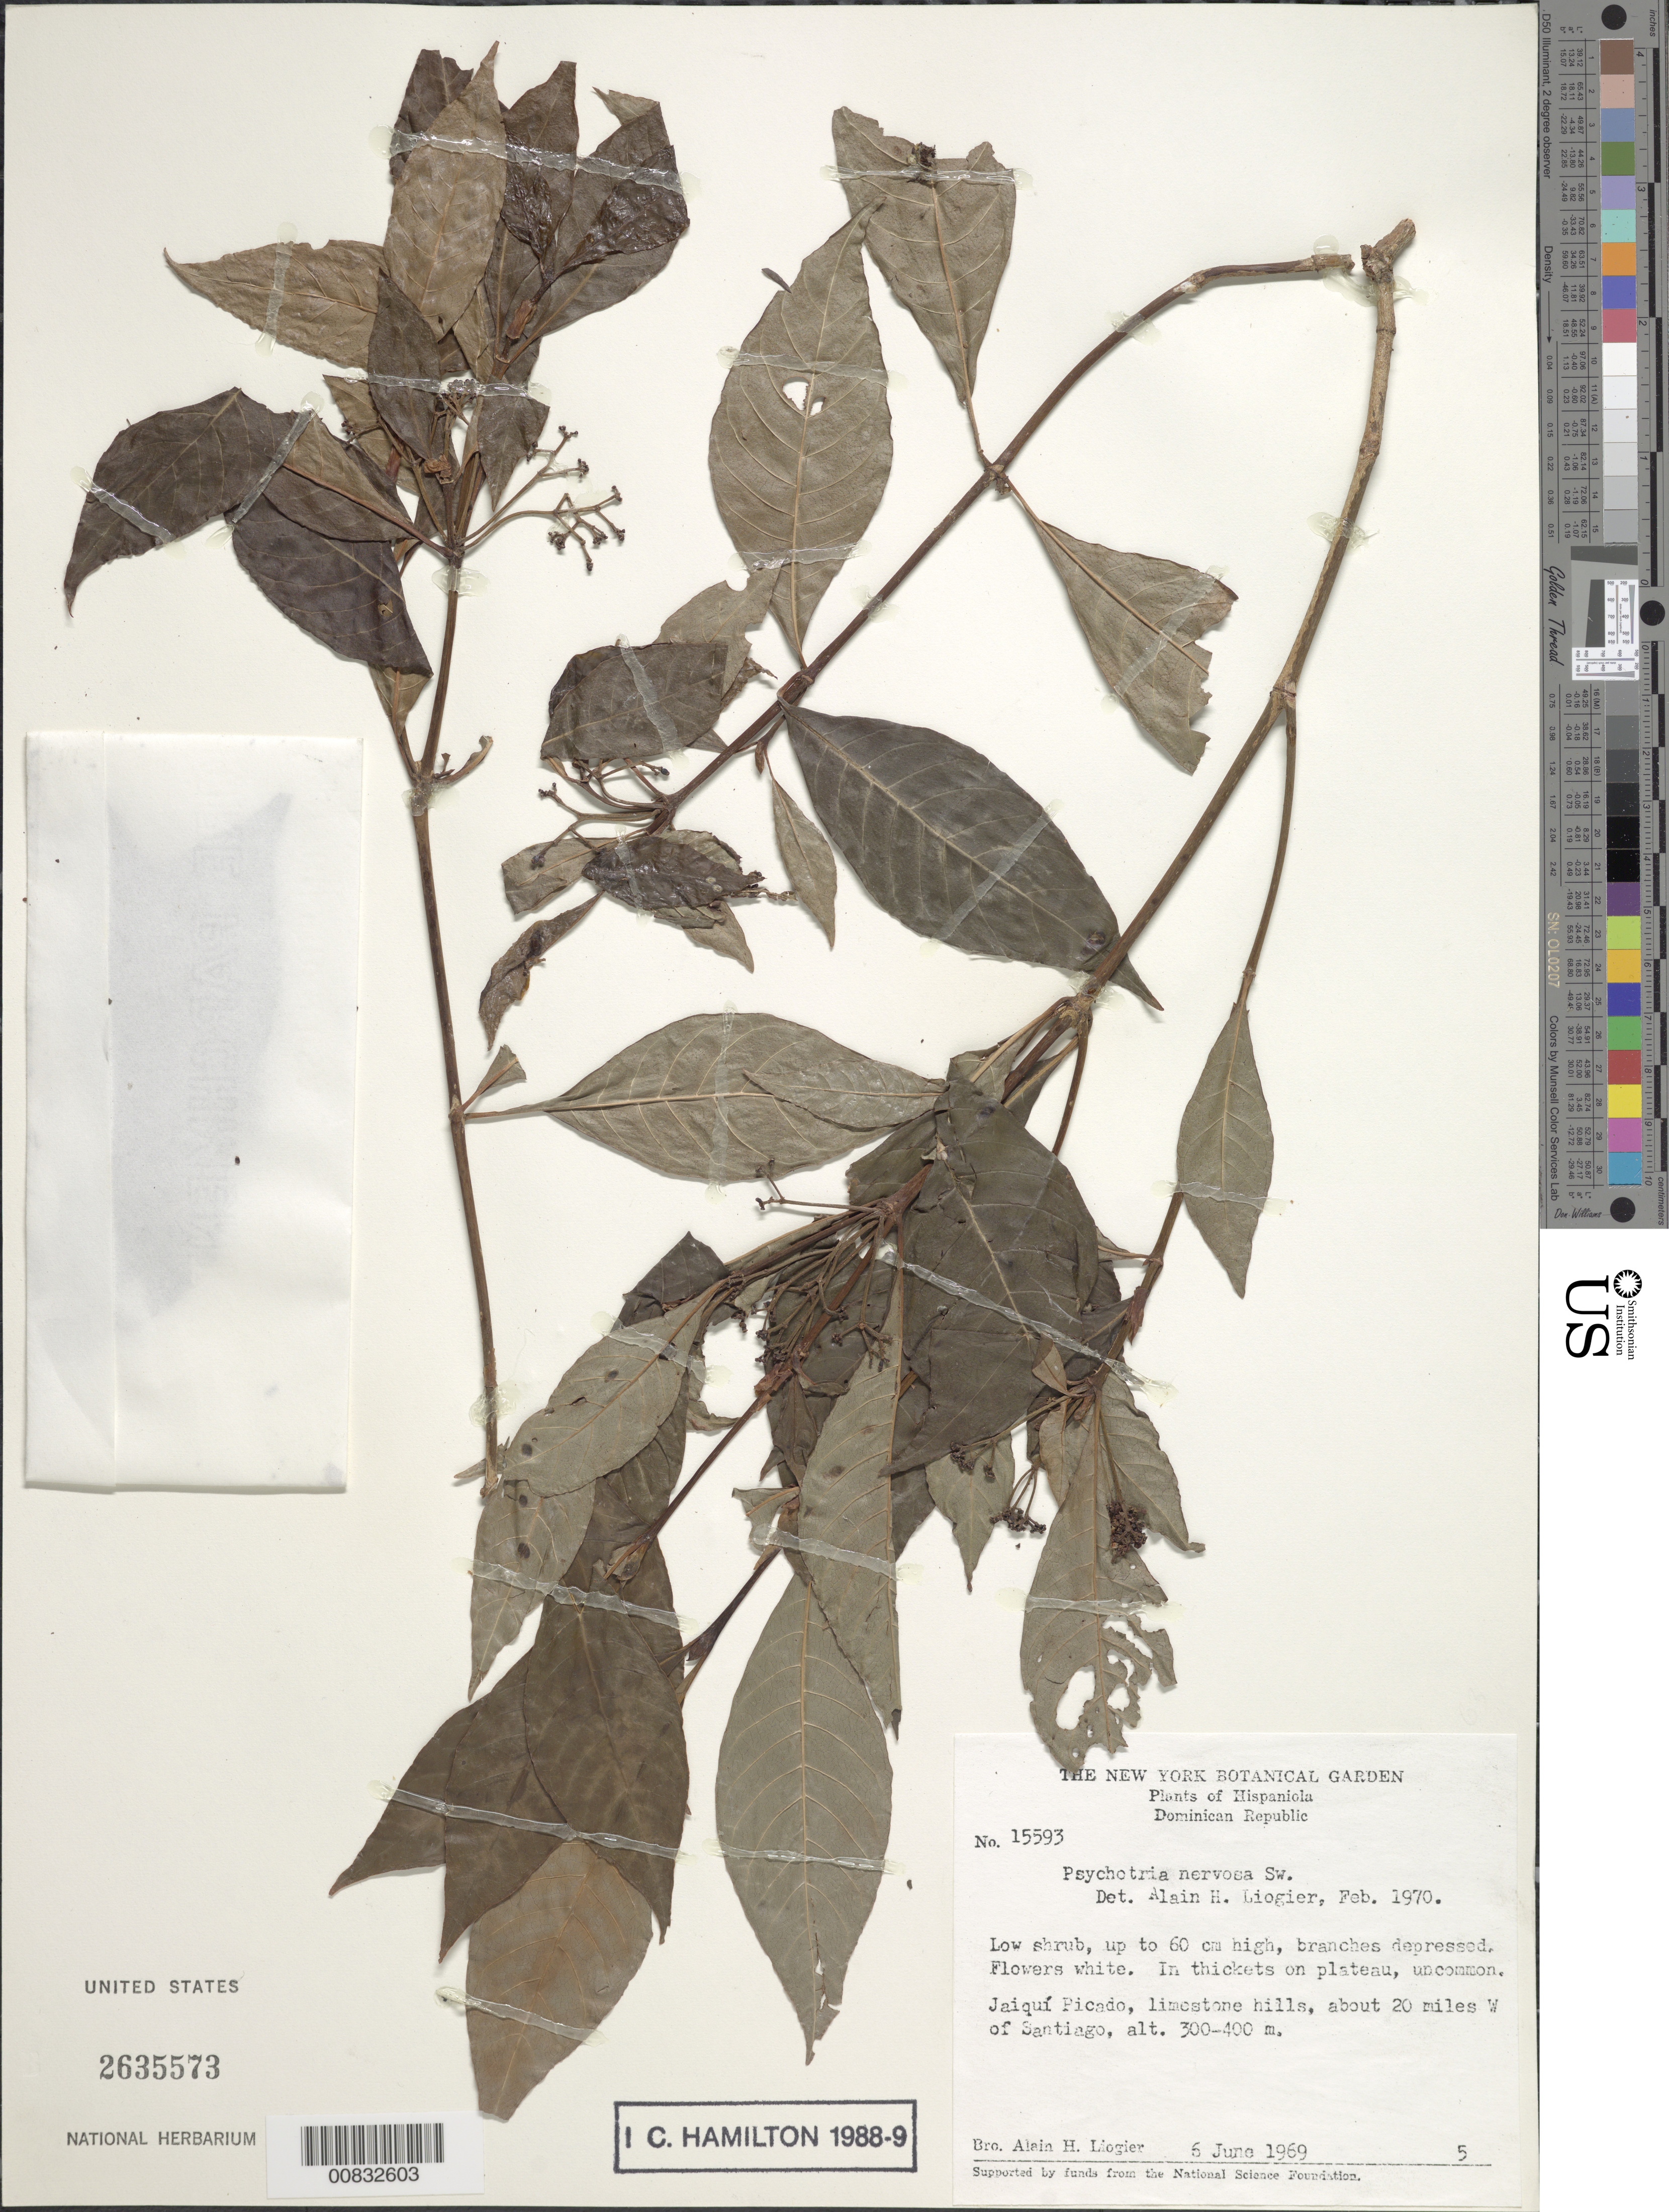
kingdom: Plantae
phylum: Tracheophyta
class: Magnoliopsida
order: Gentianales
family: Rubiaceae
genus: Psychotria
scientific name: Psychotria nervosa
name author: Sw.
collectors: A. H. Liogier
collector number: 15593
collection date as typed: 06 Jun 1969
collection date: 1969-06-06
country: Dominican Republic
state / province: Santiago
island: Hispaniola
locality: Jaiquí Picado, about 20 miles W of Santiago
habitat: In thickets on plateau on limestone hills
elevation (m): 300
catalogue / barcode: US 2635573